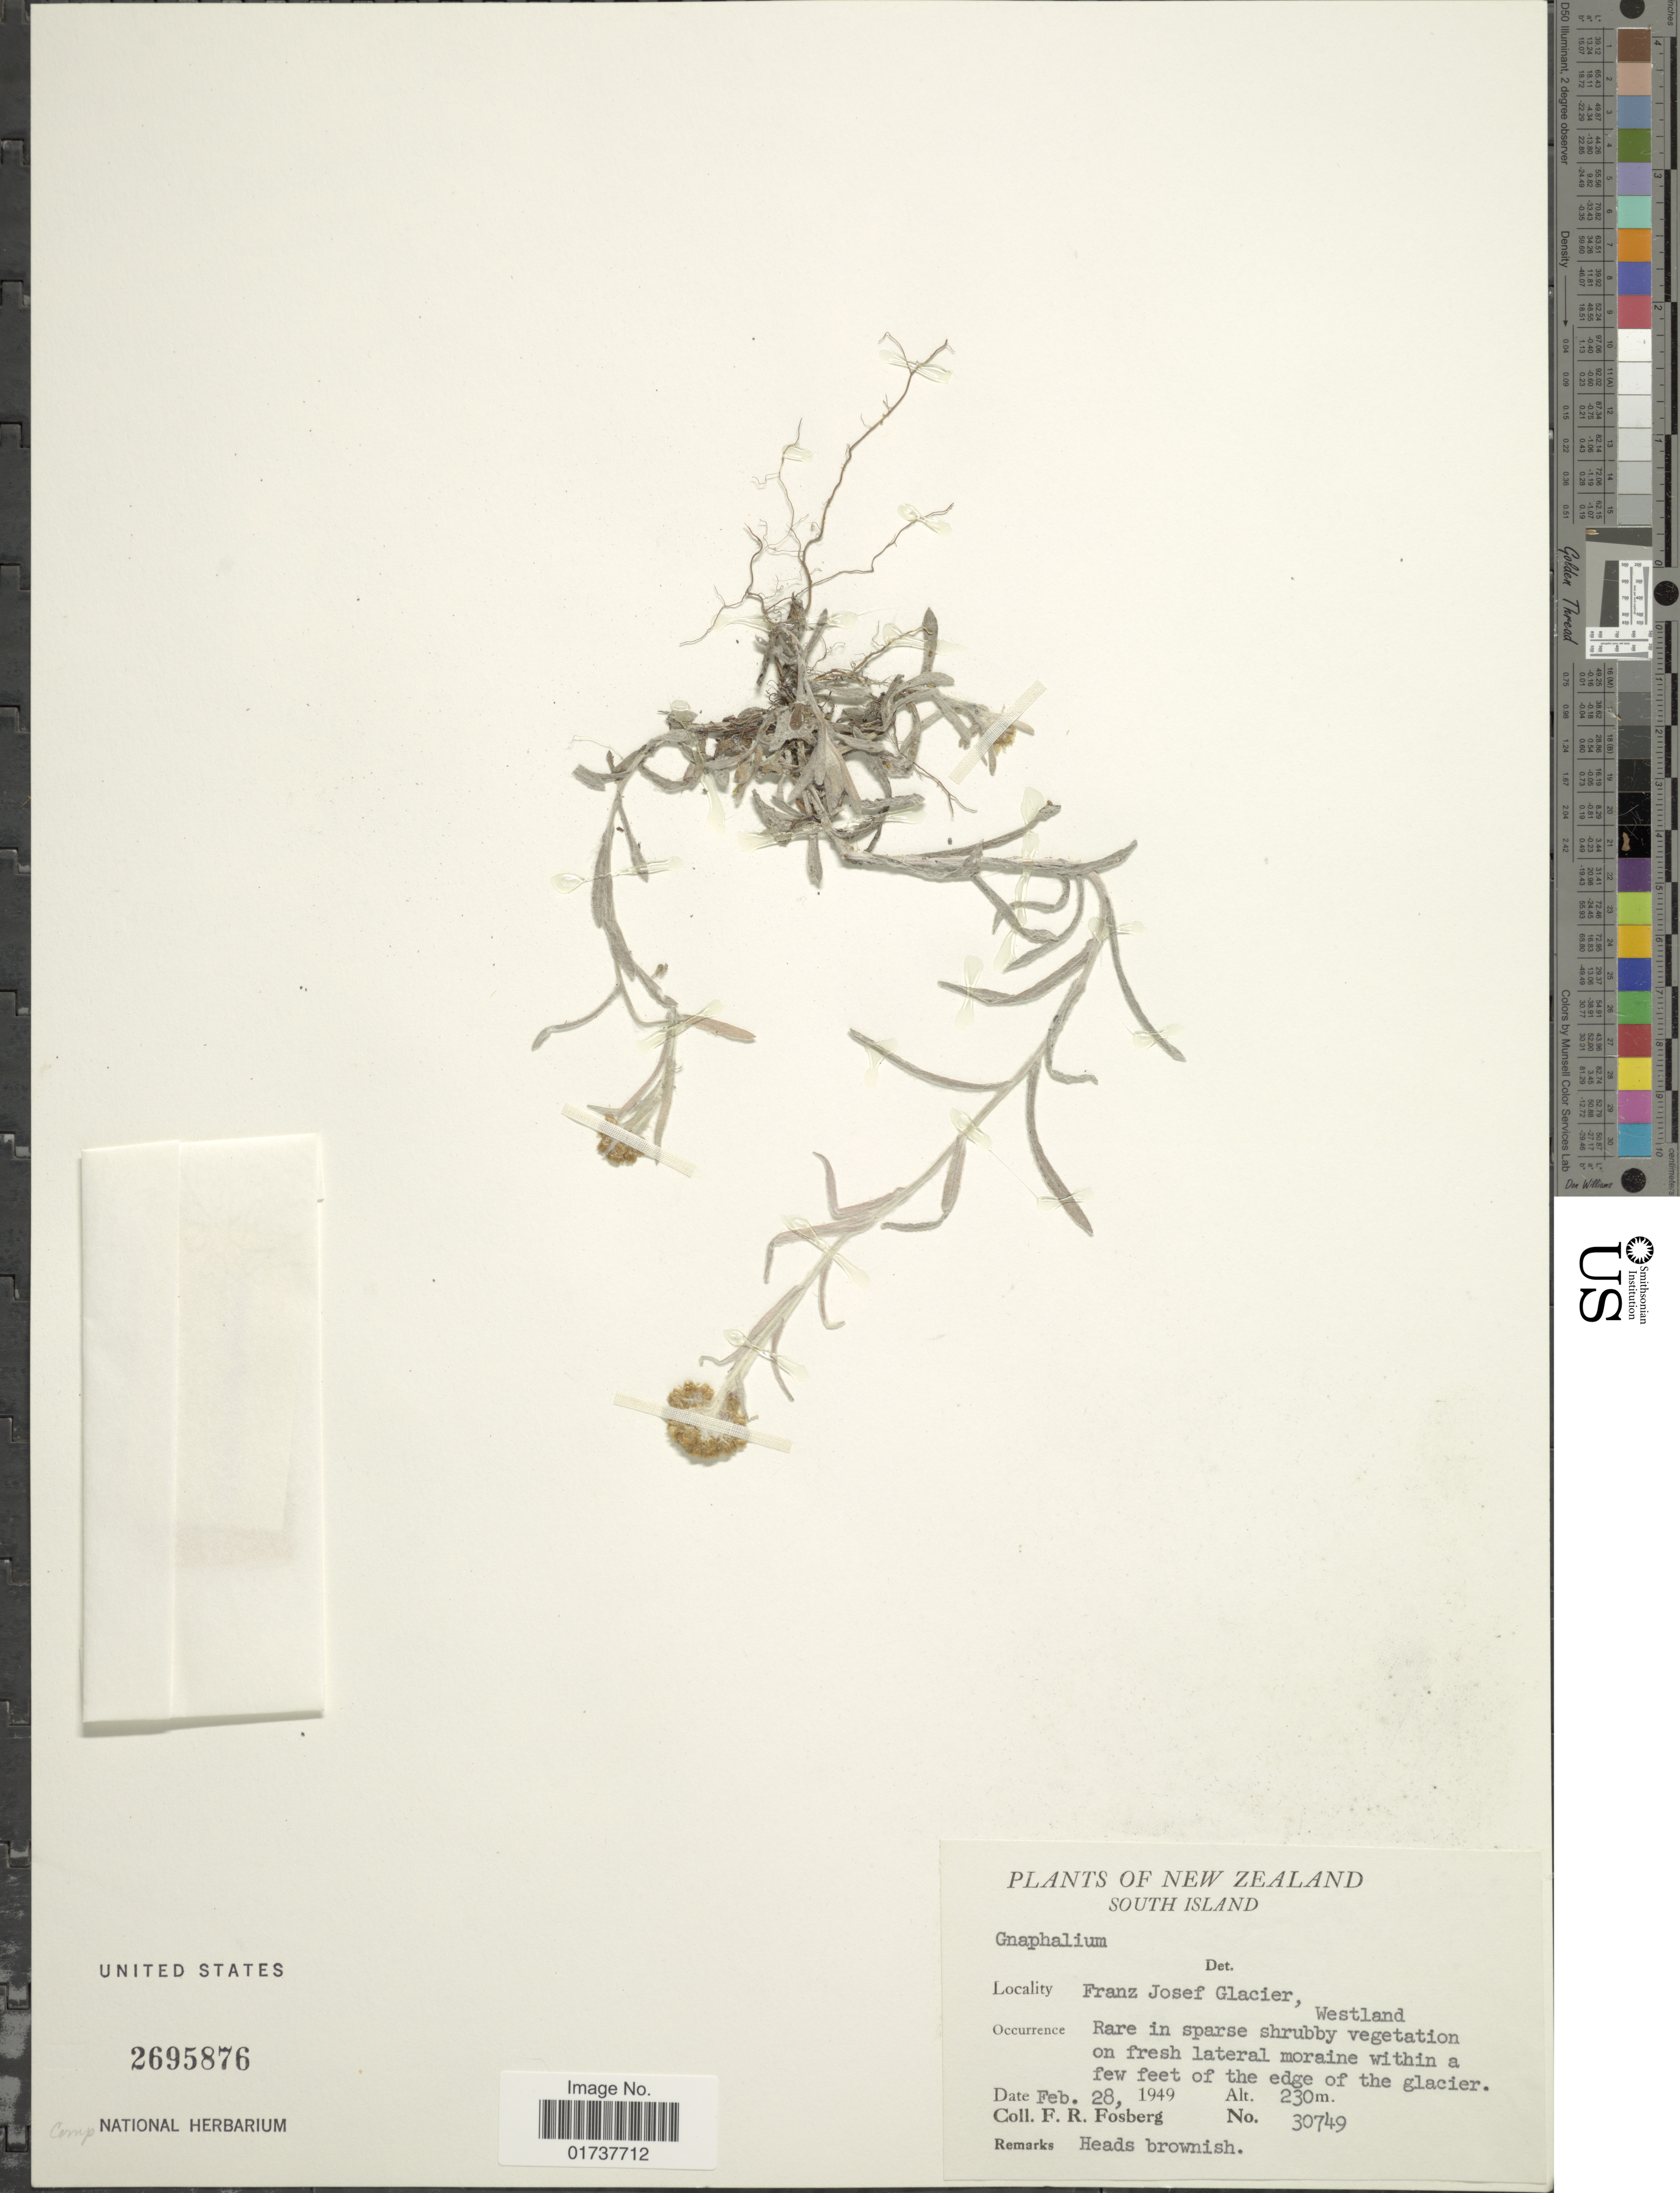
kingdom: Plantae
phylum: Tracheophyta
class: Magnoliopsida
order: Asterales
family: Asteraceae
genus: Gnaphalium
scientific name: Gnaphalium sp.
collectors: F. R. Fosberg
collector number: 30749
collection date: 1949-02-28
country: New Zealand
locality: South Island, Franz Josef Glacier, Westland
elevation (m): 230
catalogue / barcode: US 2695876